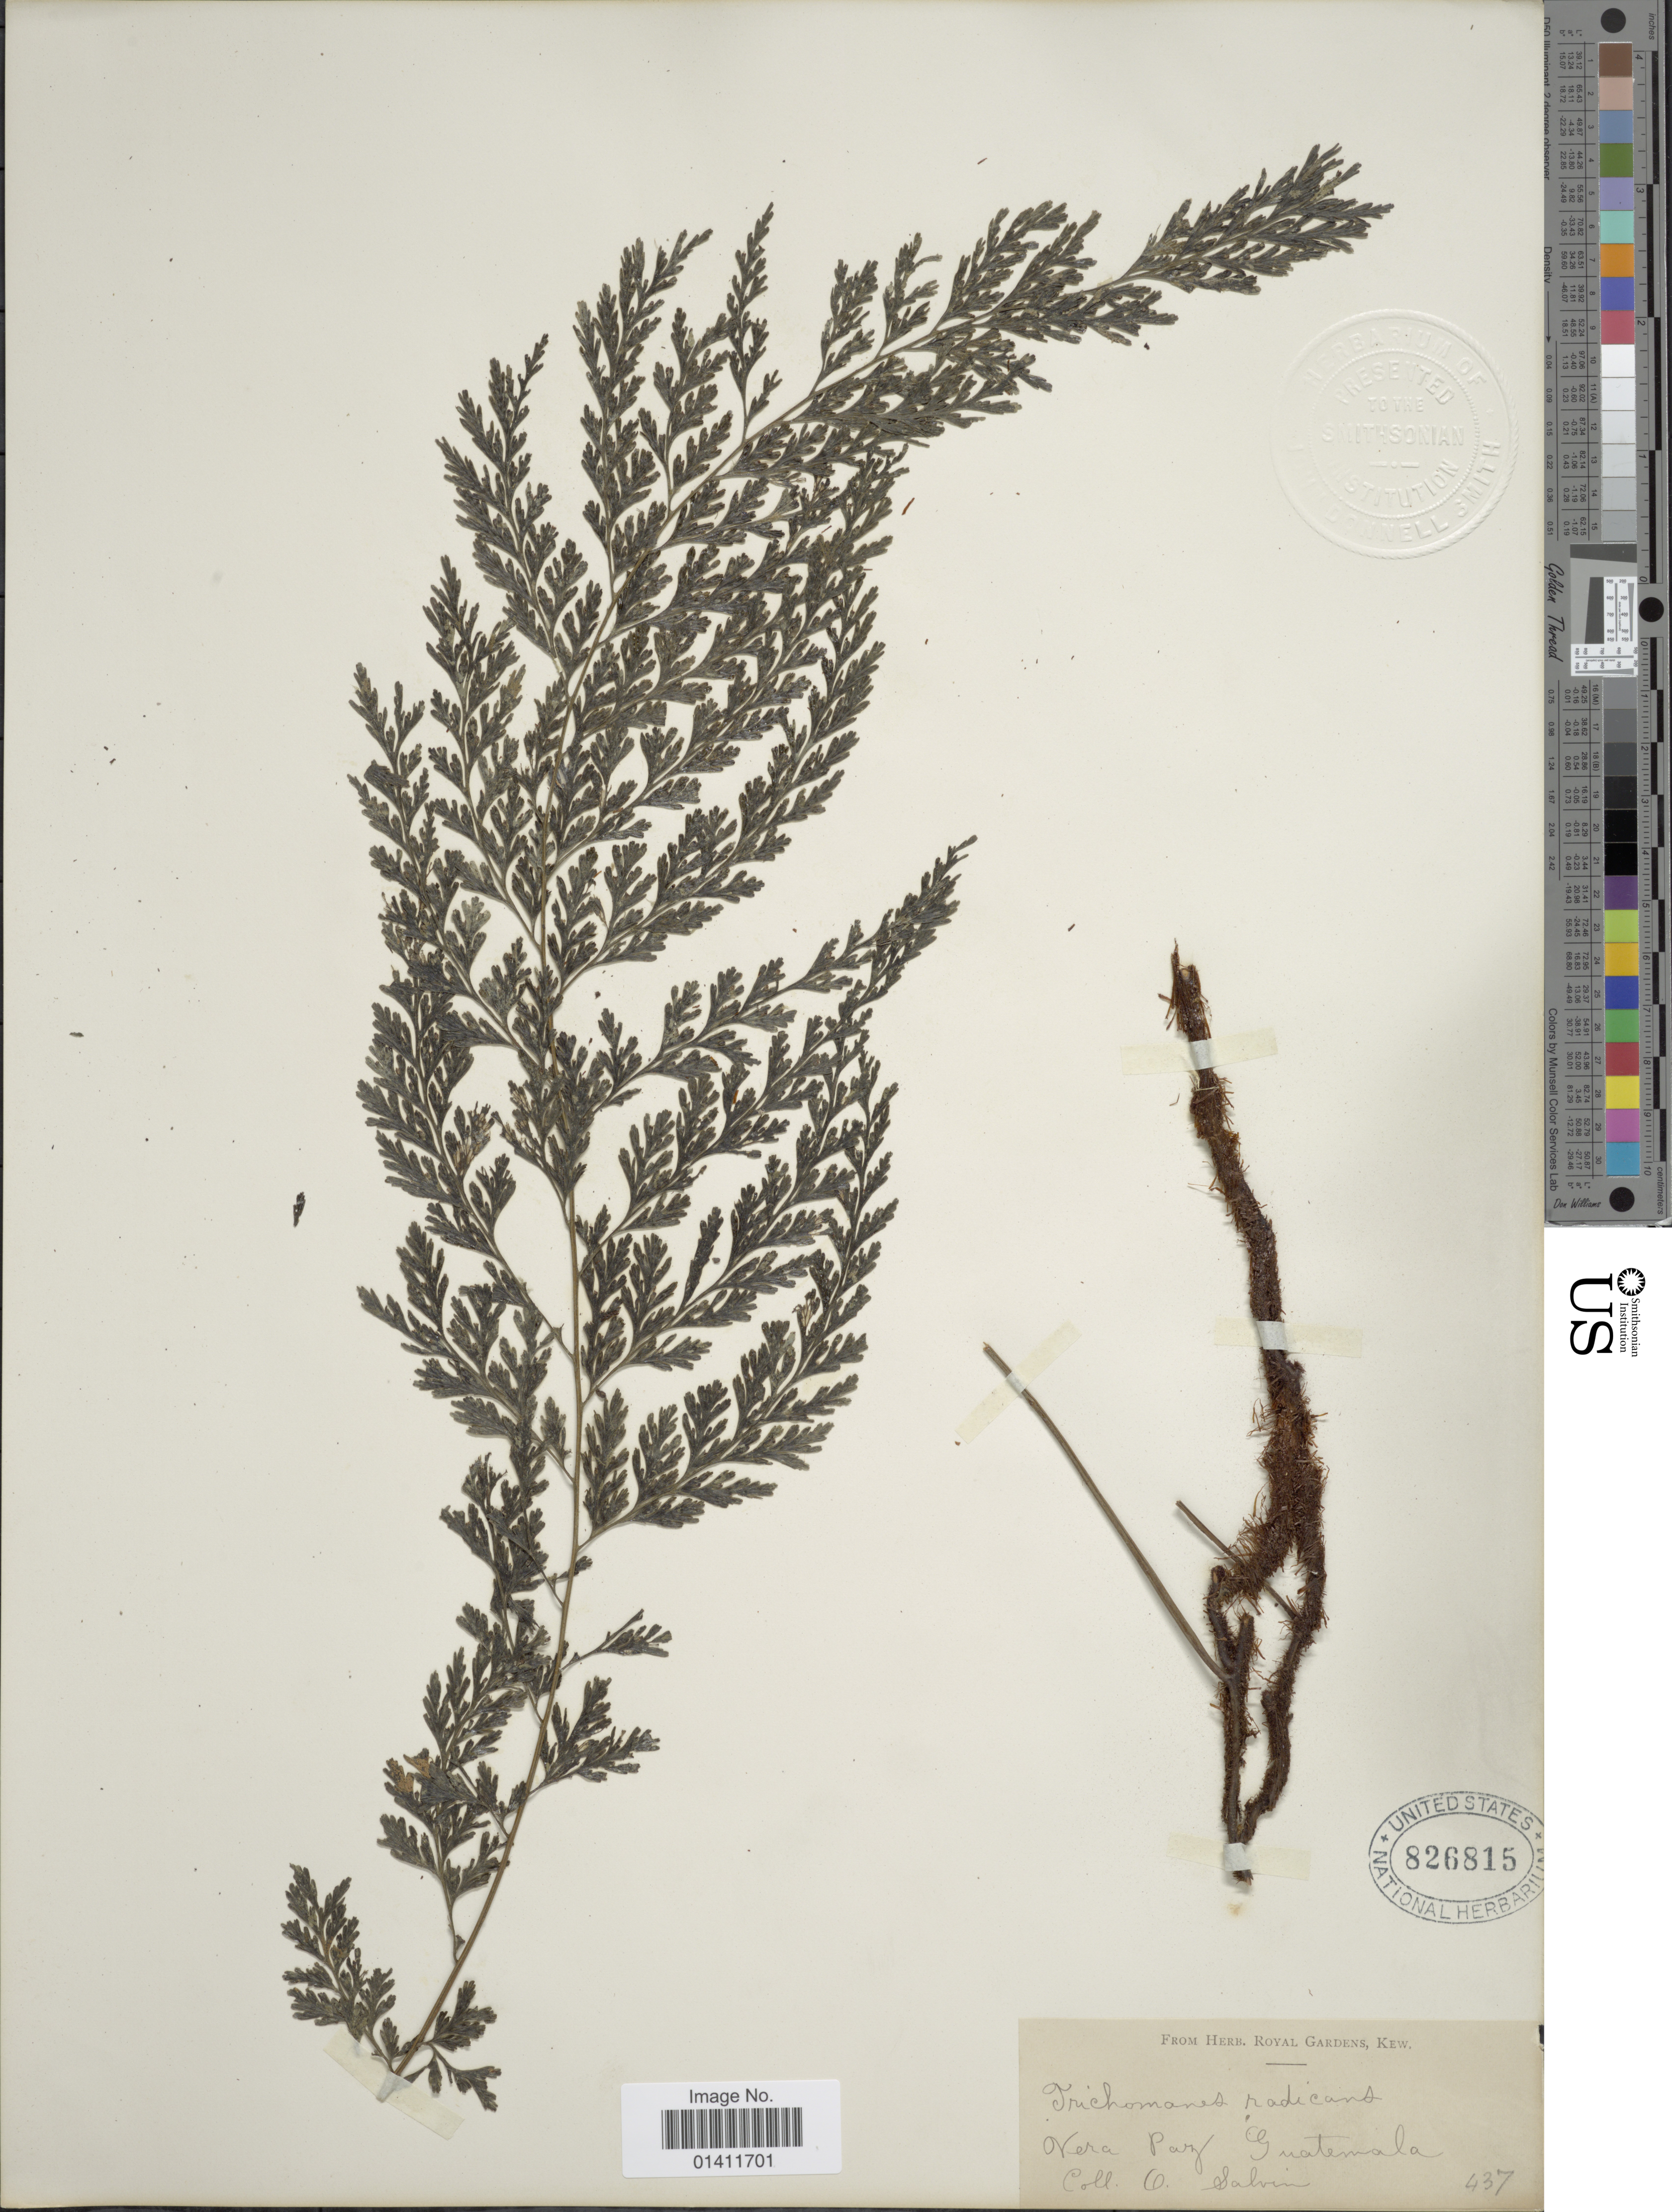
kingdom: Plantae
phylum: Tracheophyta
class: Polypodiopsida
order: Hymenophyllales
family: Hymenophyllaceae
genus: Vandenboschia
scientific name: Vandenboschia radicans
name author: (Sw.) Copel.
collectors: O. Salvin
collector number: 437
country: Guatemala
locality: Vera Paz.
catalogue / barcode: US 826815